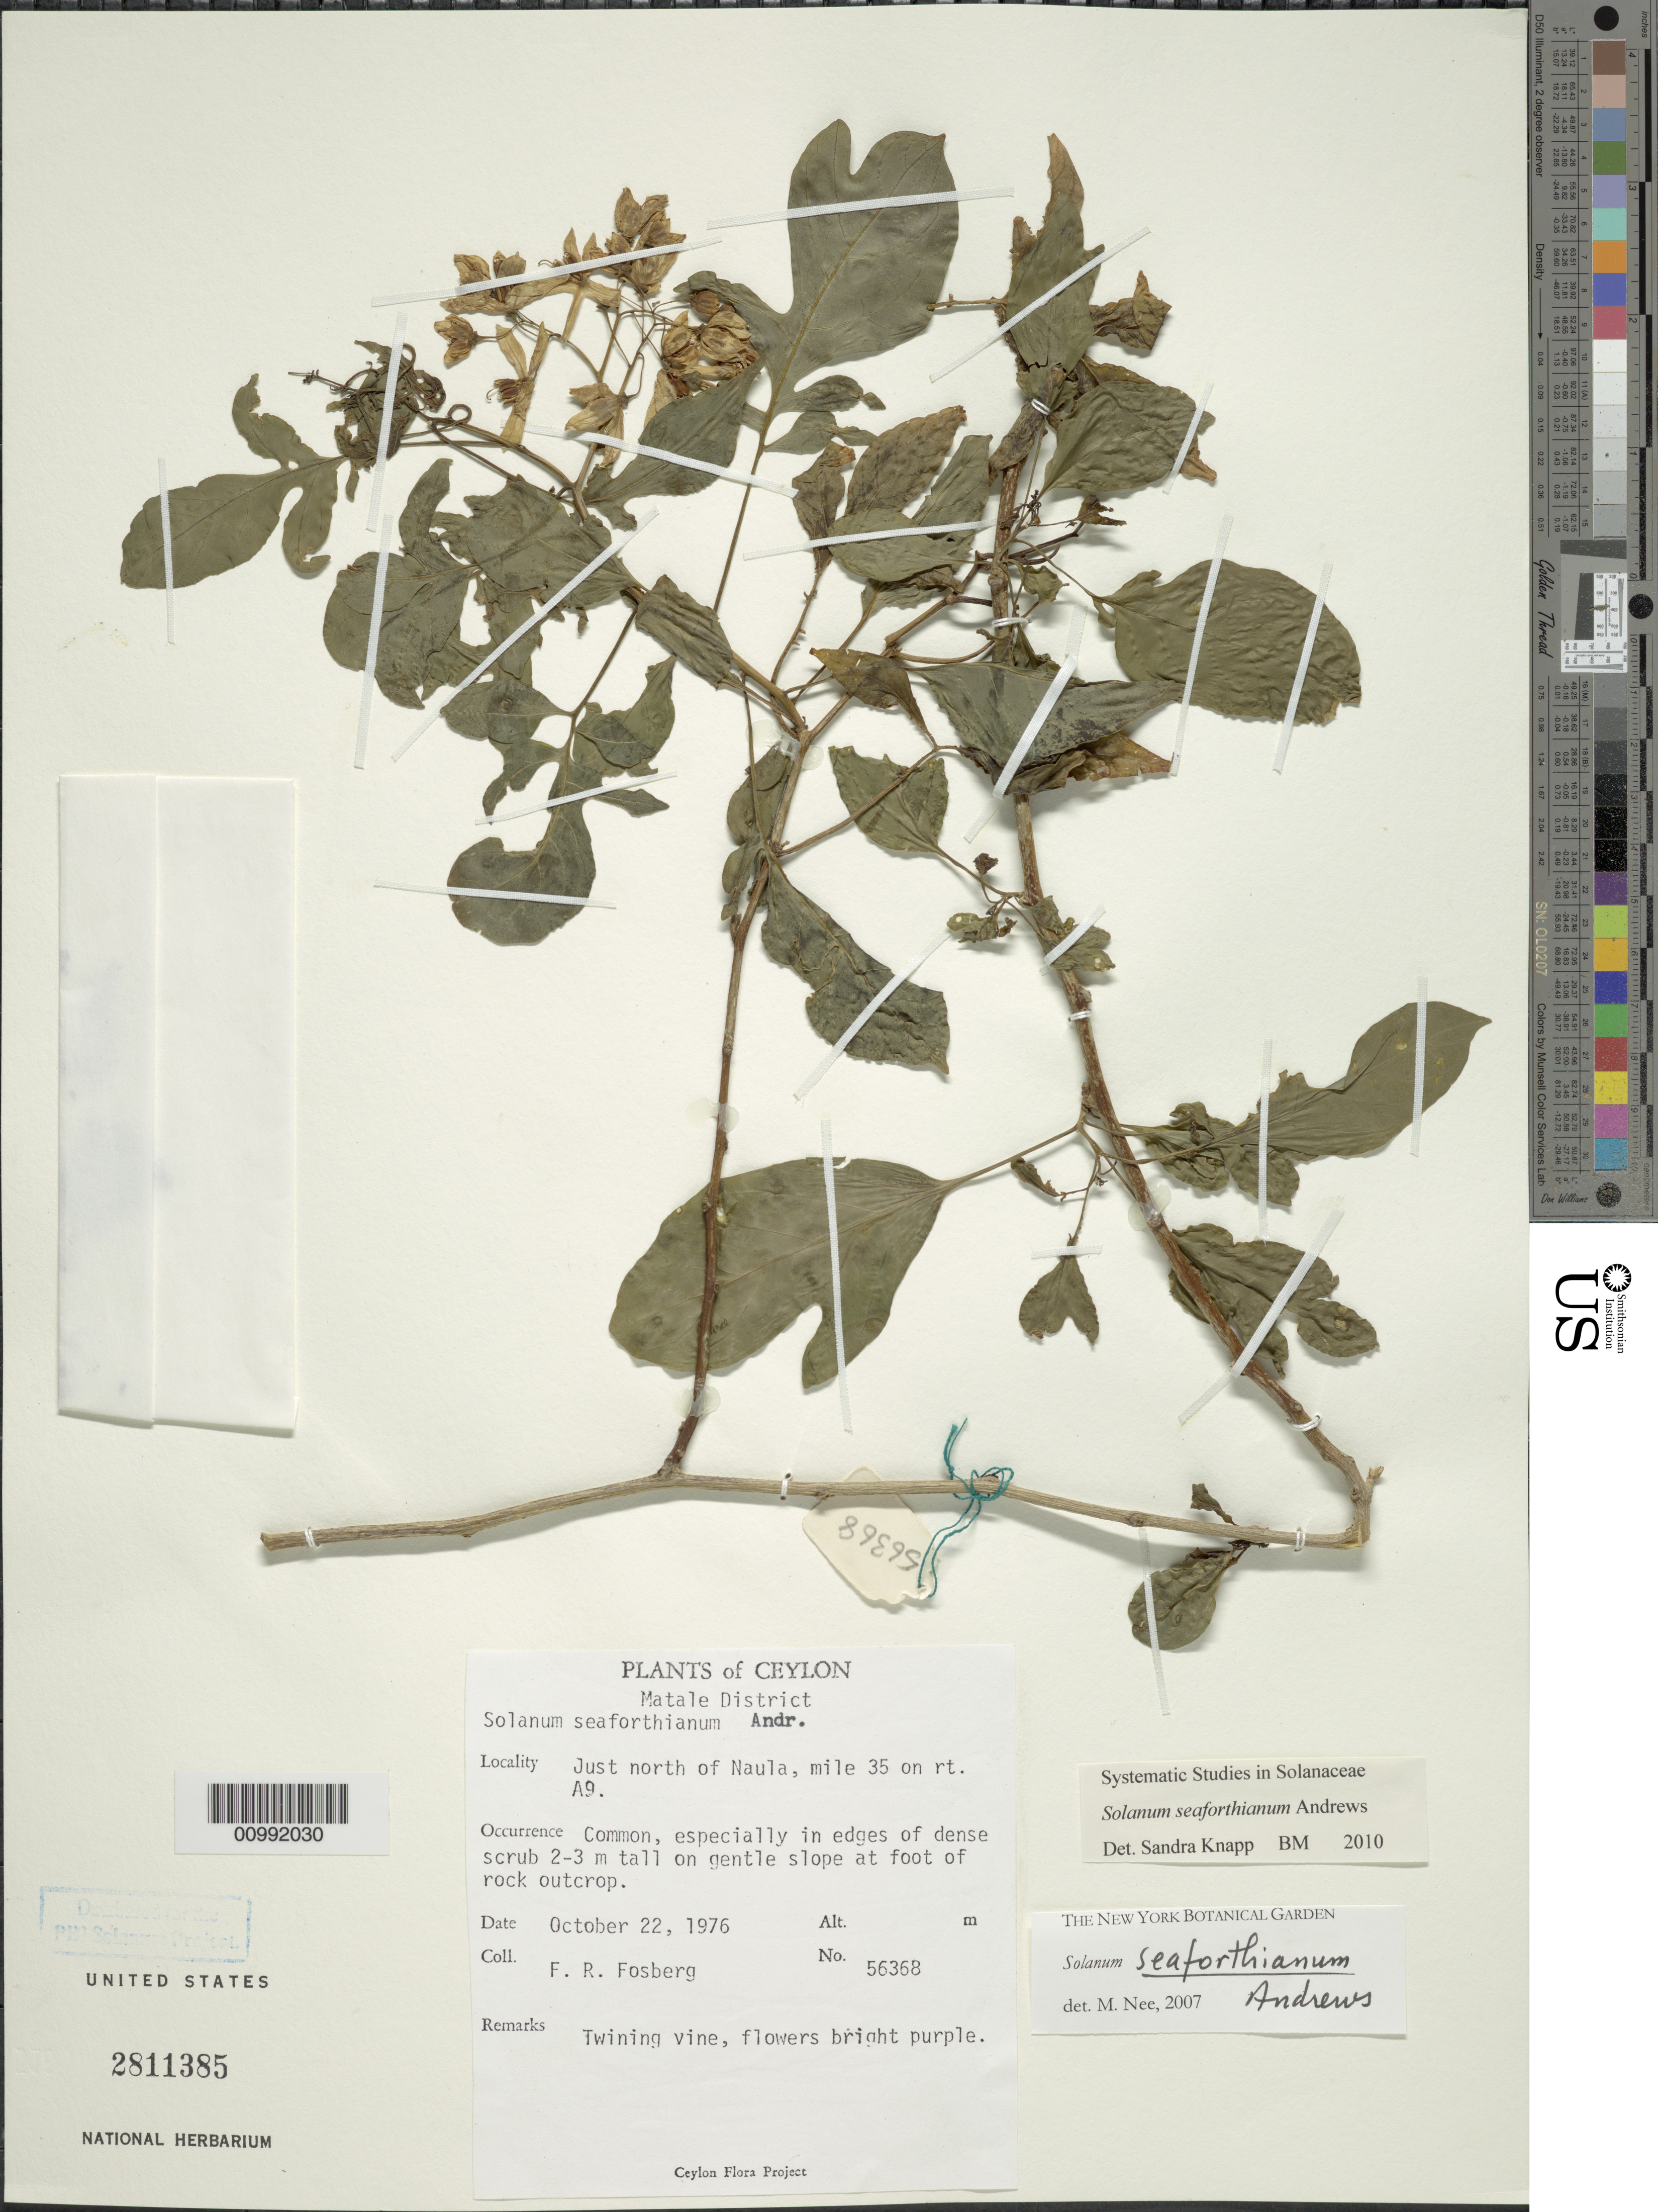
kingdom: Plantae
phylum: Tracheophyta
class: Magnoliopsida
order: Solanales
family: Solanaceae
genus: Solanum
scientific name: Solanum seaforthianum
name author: Andrews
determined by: Knapp, S. D.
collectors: F. R. Fosberg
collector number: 56368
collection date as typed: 22 Oct 1976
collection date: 1976-10-22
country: Sri Lanka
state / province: Central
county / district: Matale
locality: just north, mile 35 on rt. A9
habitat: edges of sense scrub 2-3 m tall on gentle slope at foot of rock outcrop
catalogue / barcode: US 2811385